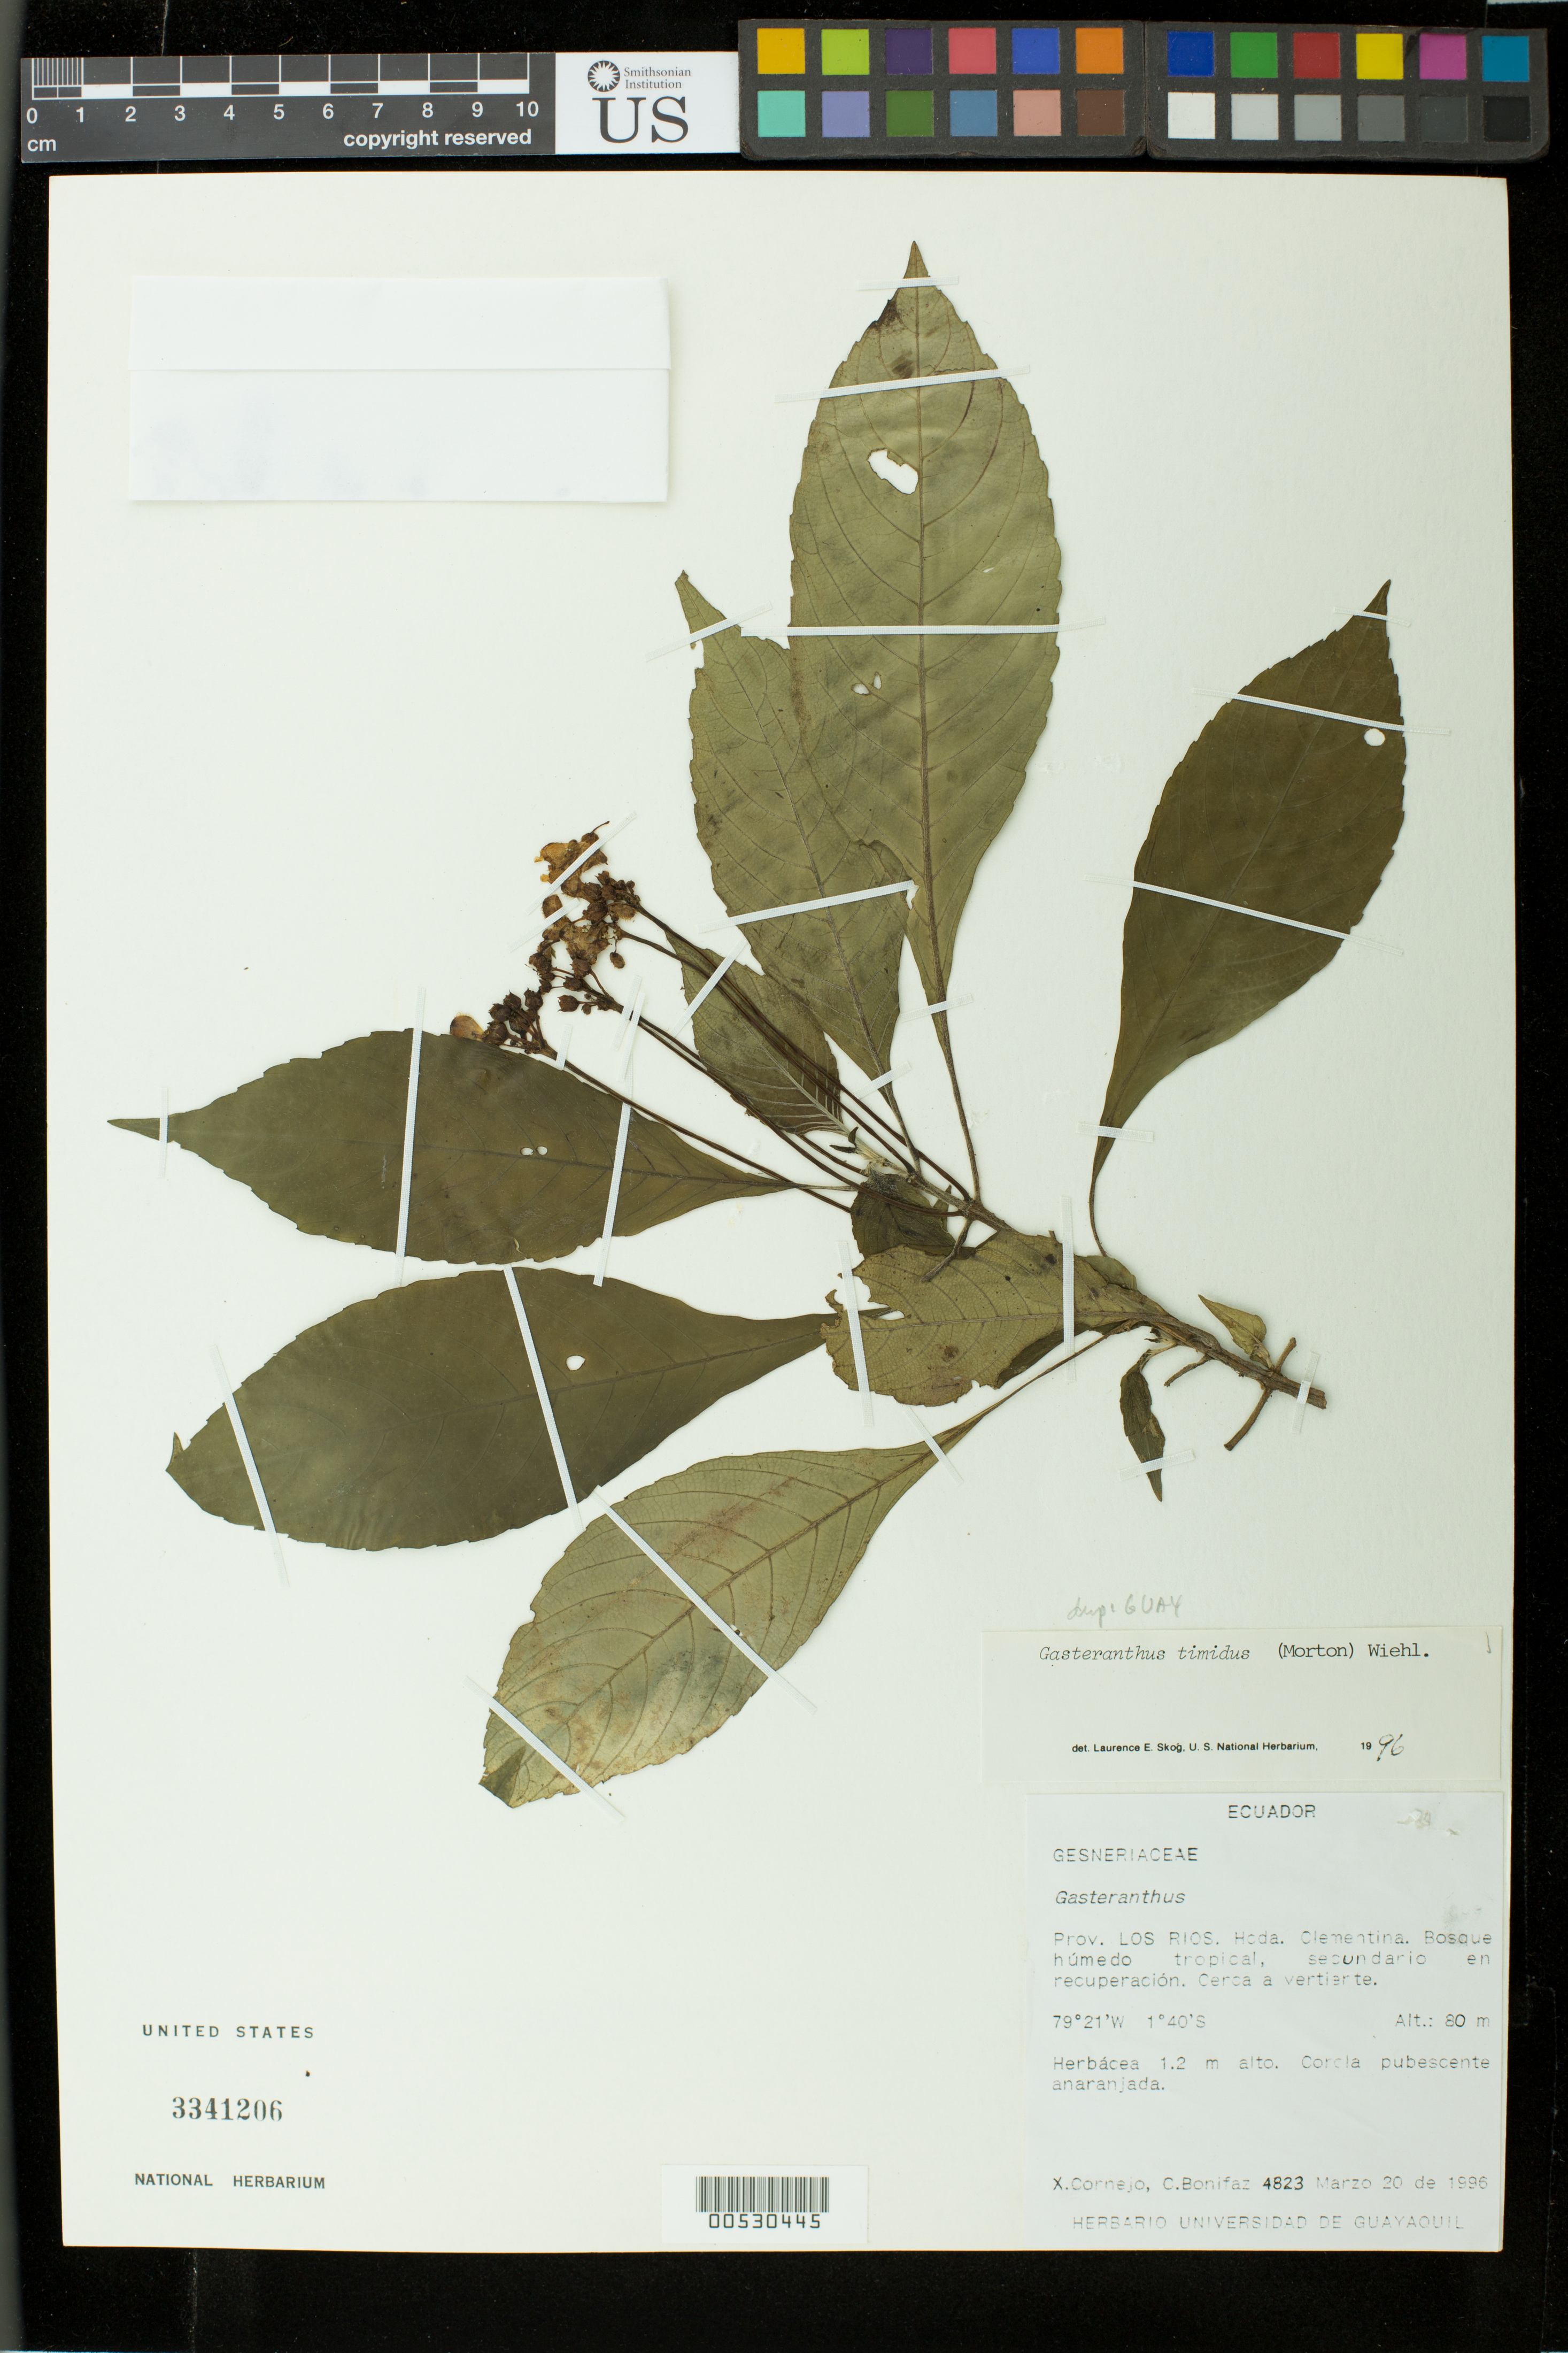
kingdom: Plantae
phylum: Tracheophyta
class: Magnoliopsida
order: Lamiales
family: Gesneriaceae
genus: Gasteranthus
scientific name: Gasteranthus timidus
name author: (C.V. Morton) Wiehler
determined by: Skog, Laurence E.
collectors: X. F. Cornejo & C. Bonifaz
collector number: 4823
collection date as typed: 20 Mar 1996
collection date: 1996-03-20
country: Ecuador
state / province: Los Ríos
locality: Hcda. Clementina, cerca a vertierte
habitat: Bosque húmedo tropical, secundario en recuperación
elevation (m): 80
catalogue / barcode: US 3341206